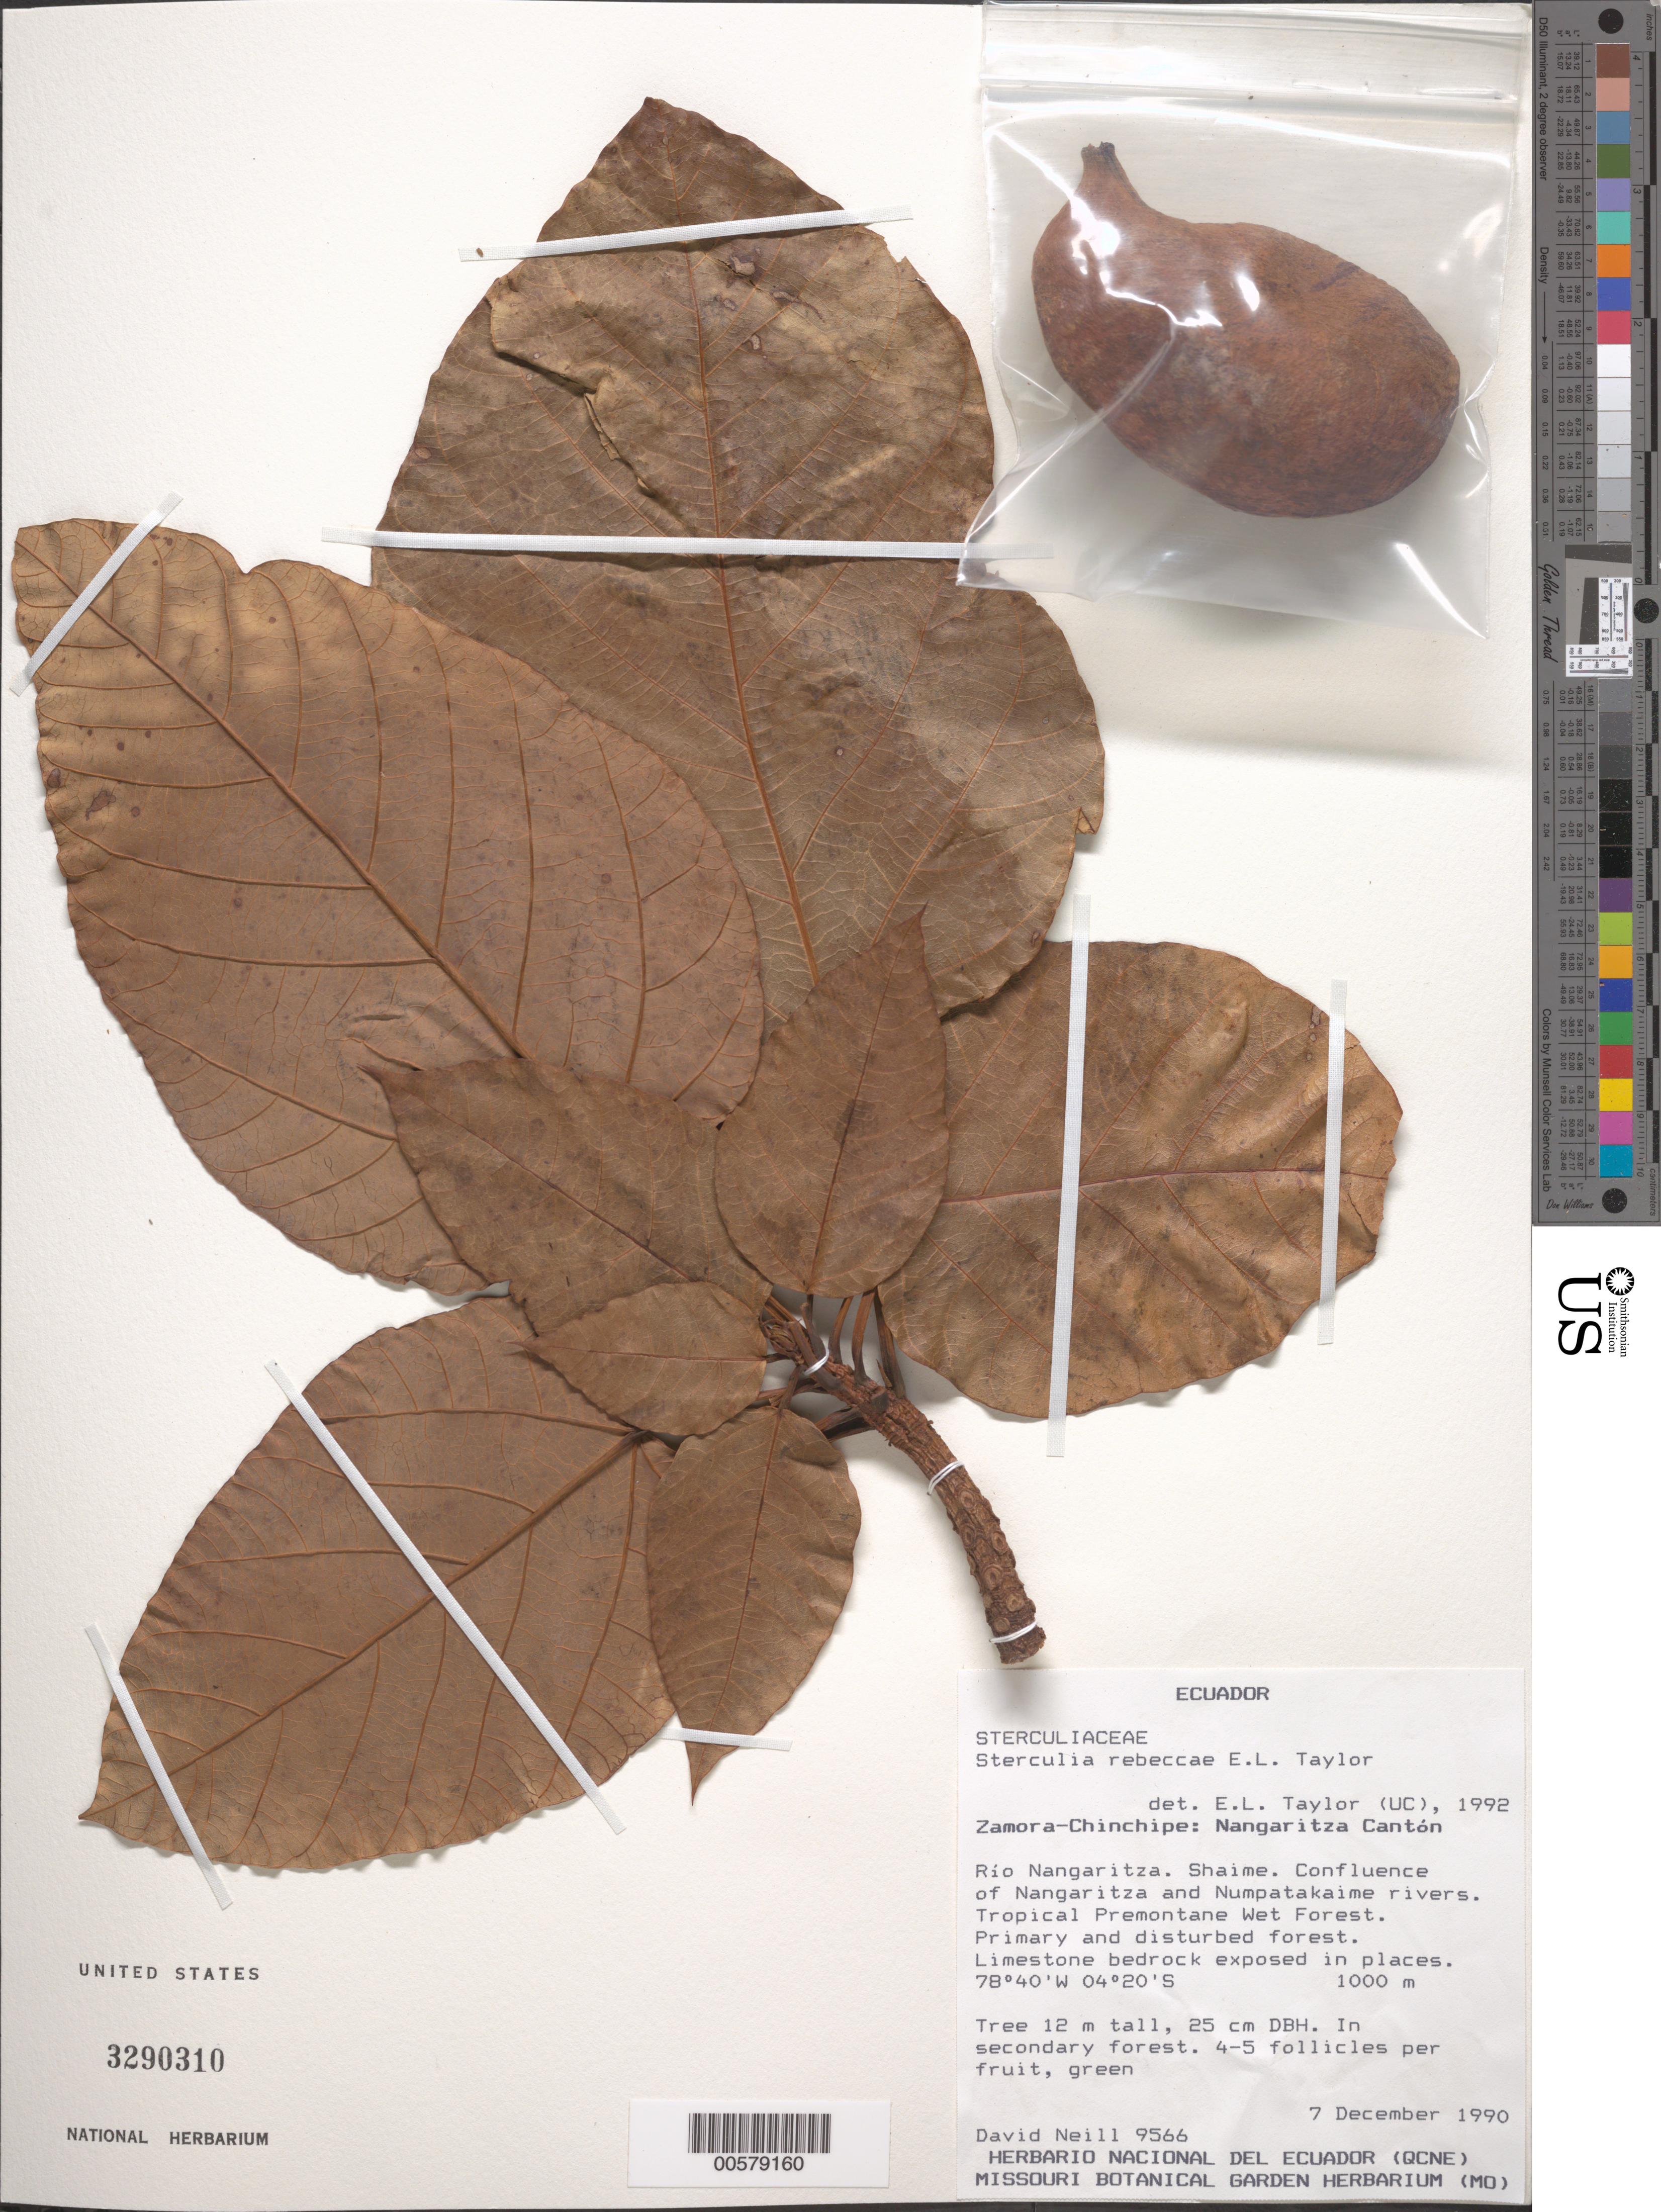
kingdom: Plantae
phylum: Tracheophyta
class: Magnoliopsida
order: Malvales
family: Malvaceae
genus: Sterculia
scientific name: Sterculia tayloriae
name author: Colli-Silva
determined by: Dorr, Laurence J., Curator (BOT), Smithsonian Institution - National Museum of Natural History (UNITED STATES)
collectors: D. A. Neill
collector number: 9566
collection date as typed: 07 Dec 1990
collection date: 1990-12-07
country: Ecuador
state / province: Zamora-Chinchipe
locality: Nangaritza Cantón. Río Nangaritza, Saaime, confluence of Nangaritza and Numpatakaime Rivers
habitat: Tropical Premontane Wet Forest, primary and disturbed forest, limestone bedrock exposed in places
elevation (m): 1000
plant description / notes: US, NY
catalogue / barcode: US 3290310